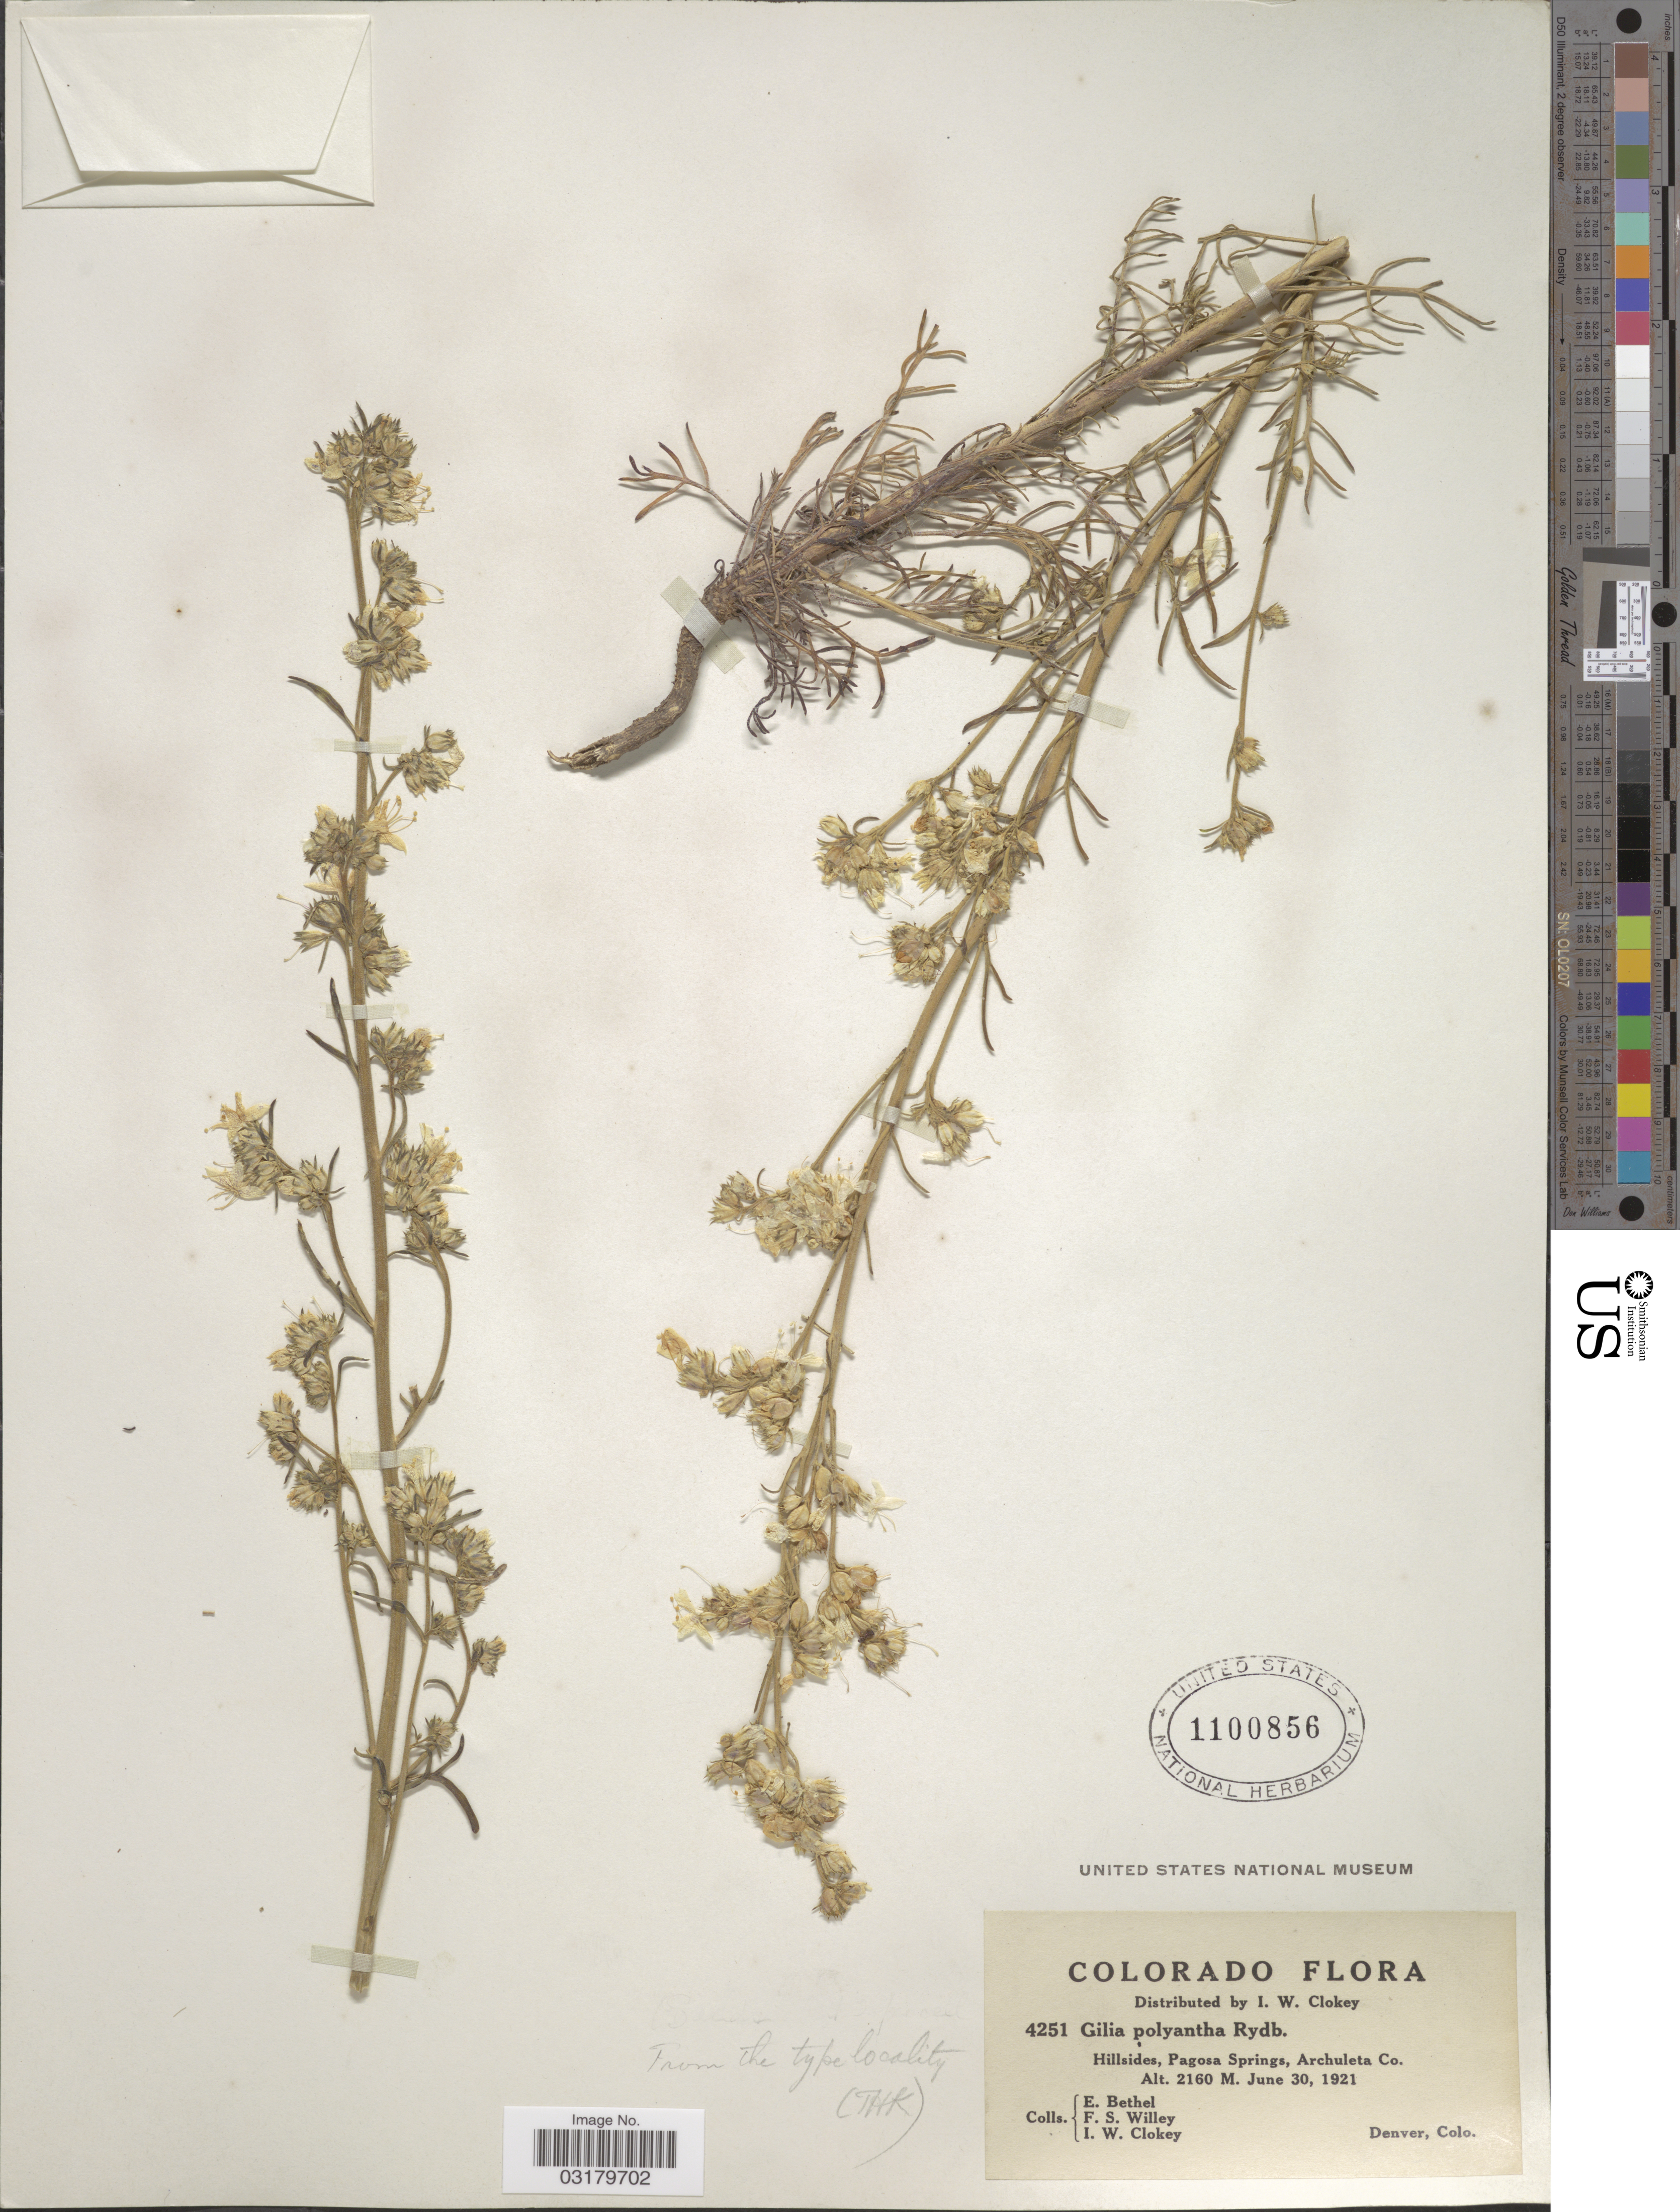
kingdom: Plantae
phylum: Tracheophyta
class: Magnoliopsida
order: Ericales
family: Polemoniaceae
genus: Ipomopsis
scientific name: Ipomopsis polyantha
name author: (Rydb.) V.E. Grant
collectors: E. Bethel, F. Willey & I. W. Clokey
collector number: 4251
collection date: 1921-06-30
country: United States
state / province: Colorado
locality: Hillsides, Pagosa Springs, Archuleta Co.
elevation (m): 2160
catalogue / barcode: US 1100856